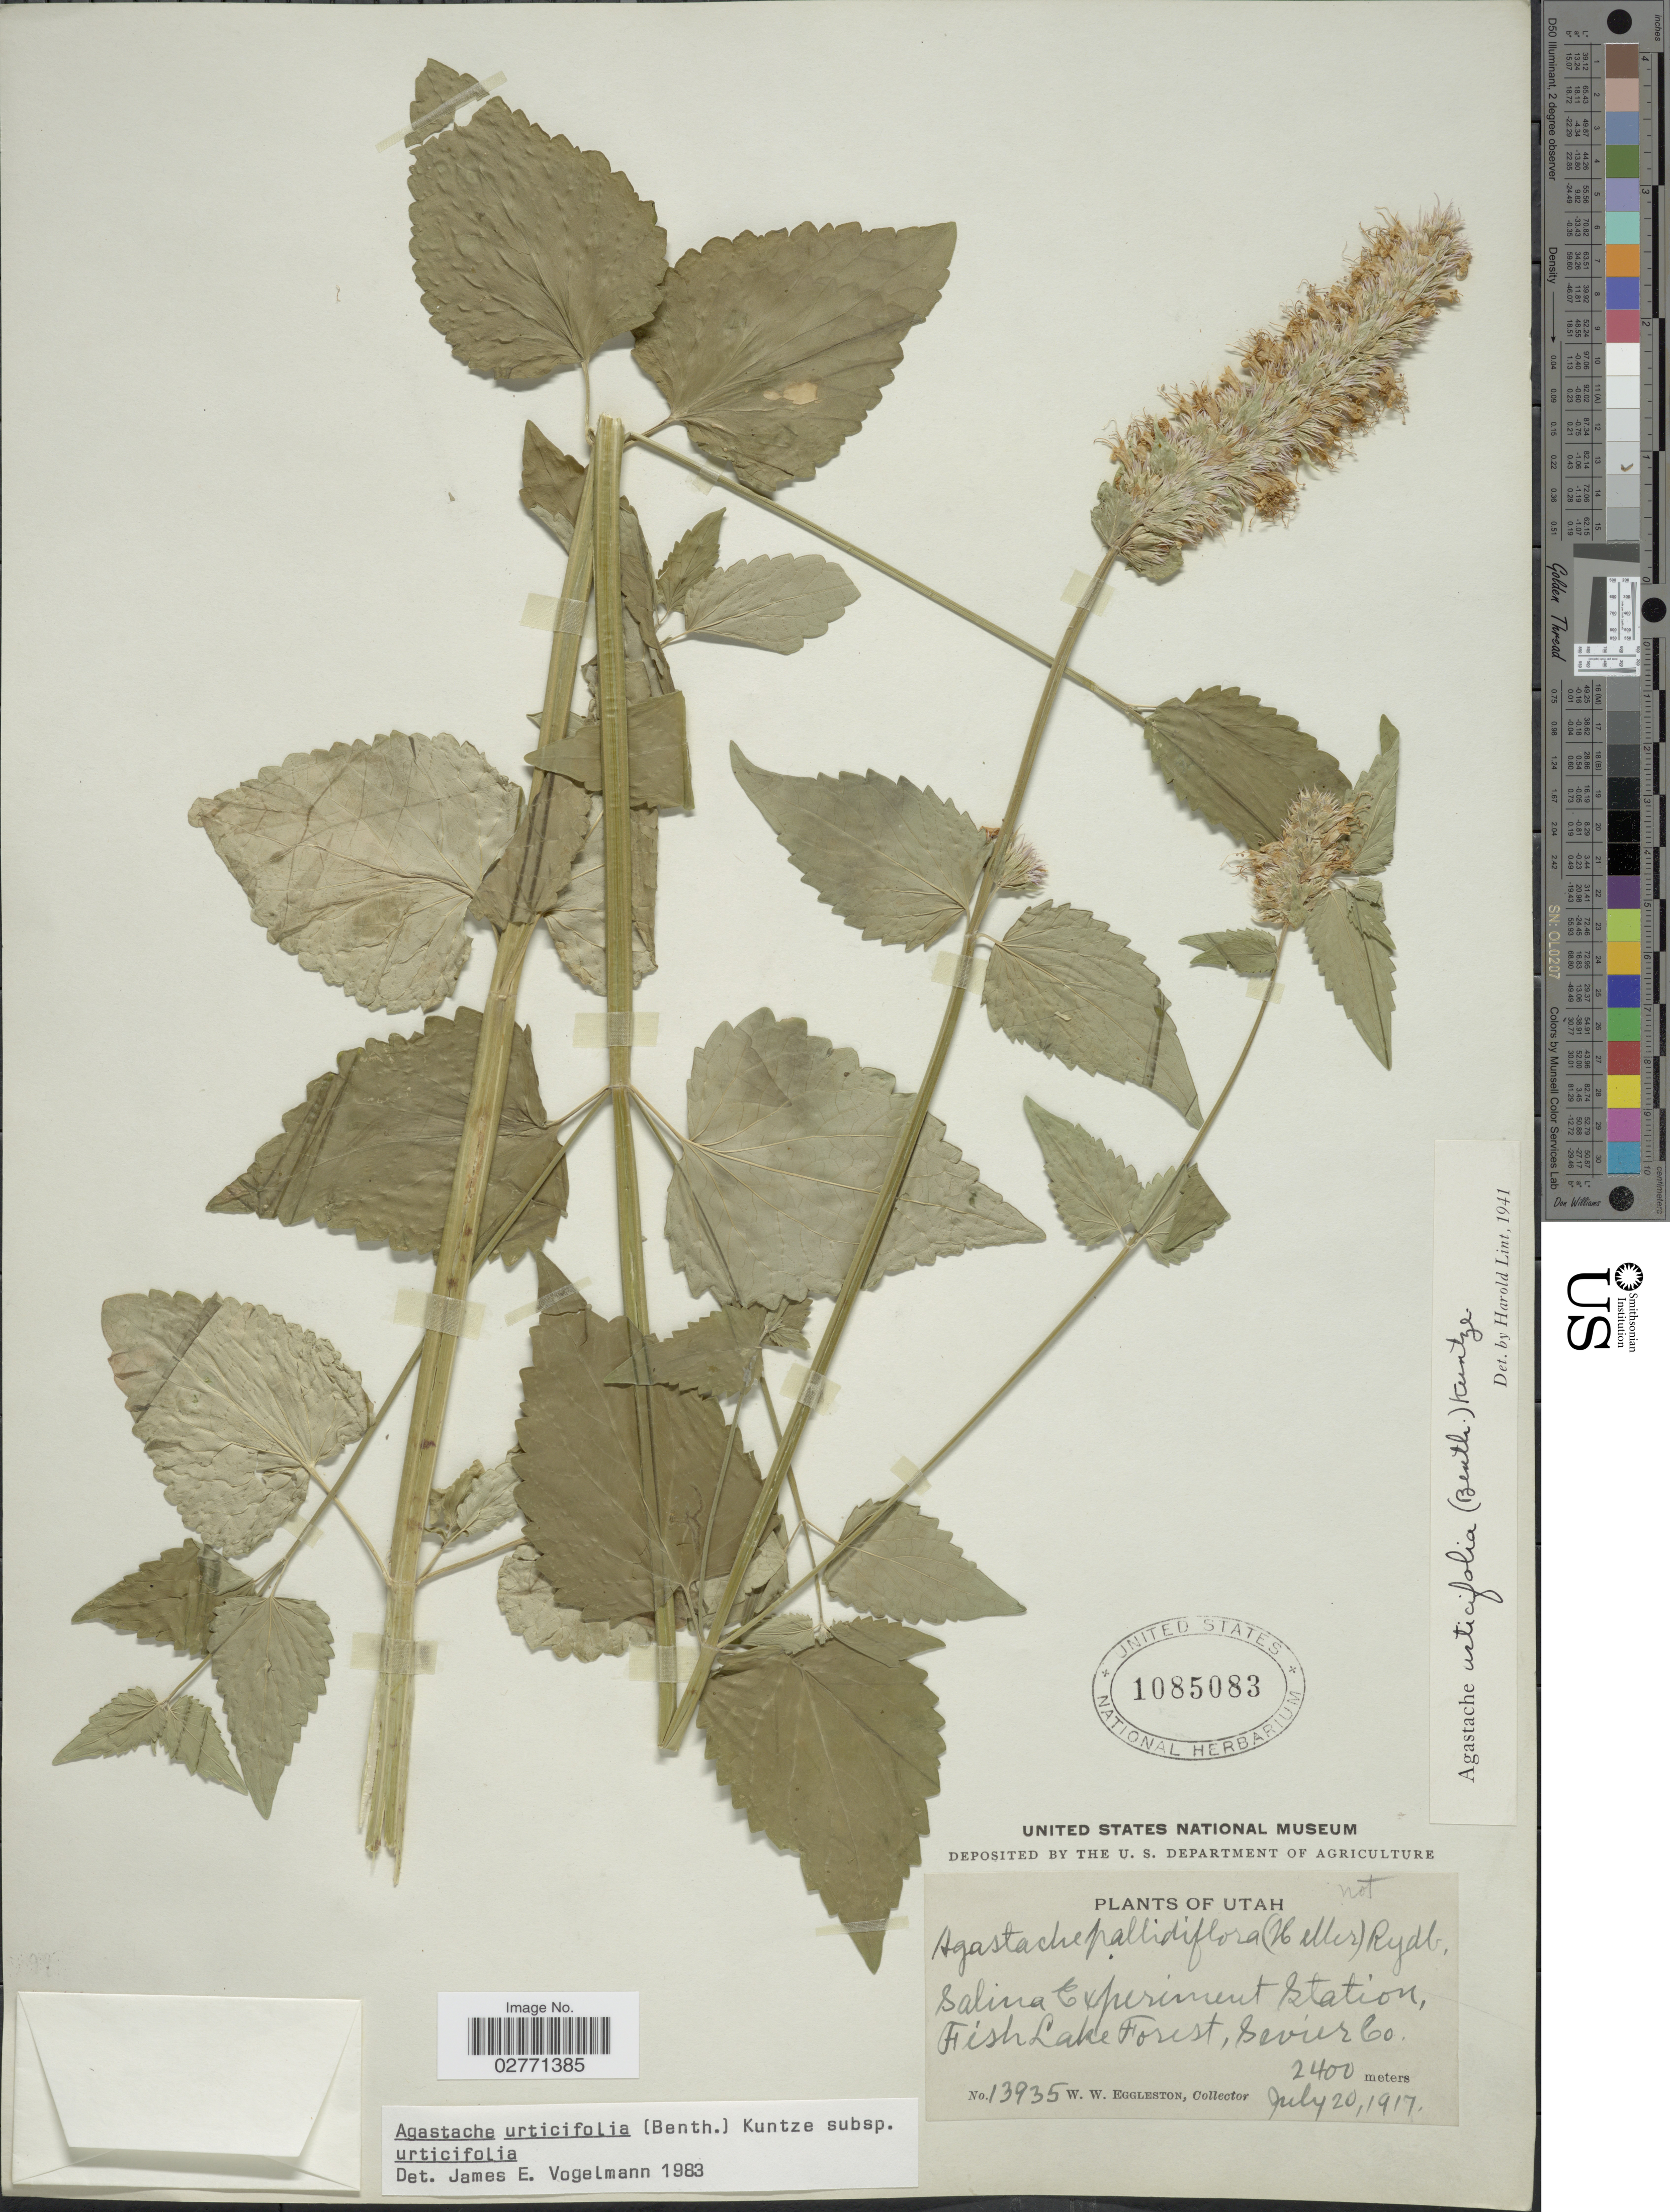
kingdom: Plantae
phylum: Tracheophyta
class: Magnoliopsida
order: Lamiales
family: Lamiaceae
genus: Agastache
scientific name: Agastache urticifolia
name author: (Benth.) Kuntze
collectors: W. W. Eggleston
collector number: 13935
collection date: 1917-07-20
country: United States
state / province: Utah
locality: Salina Experiment Station. Fish Lake Forest, Sevier Co.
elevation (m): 2400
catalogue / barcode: US 1085083